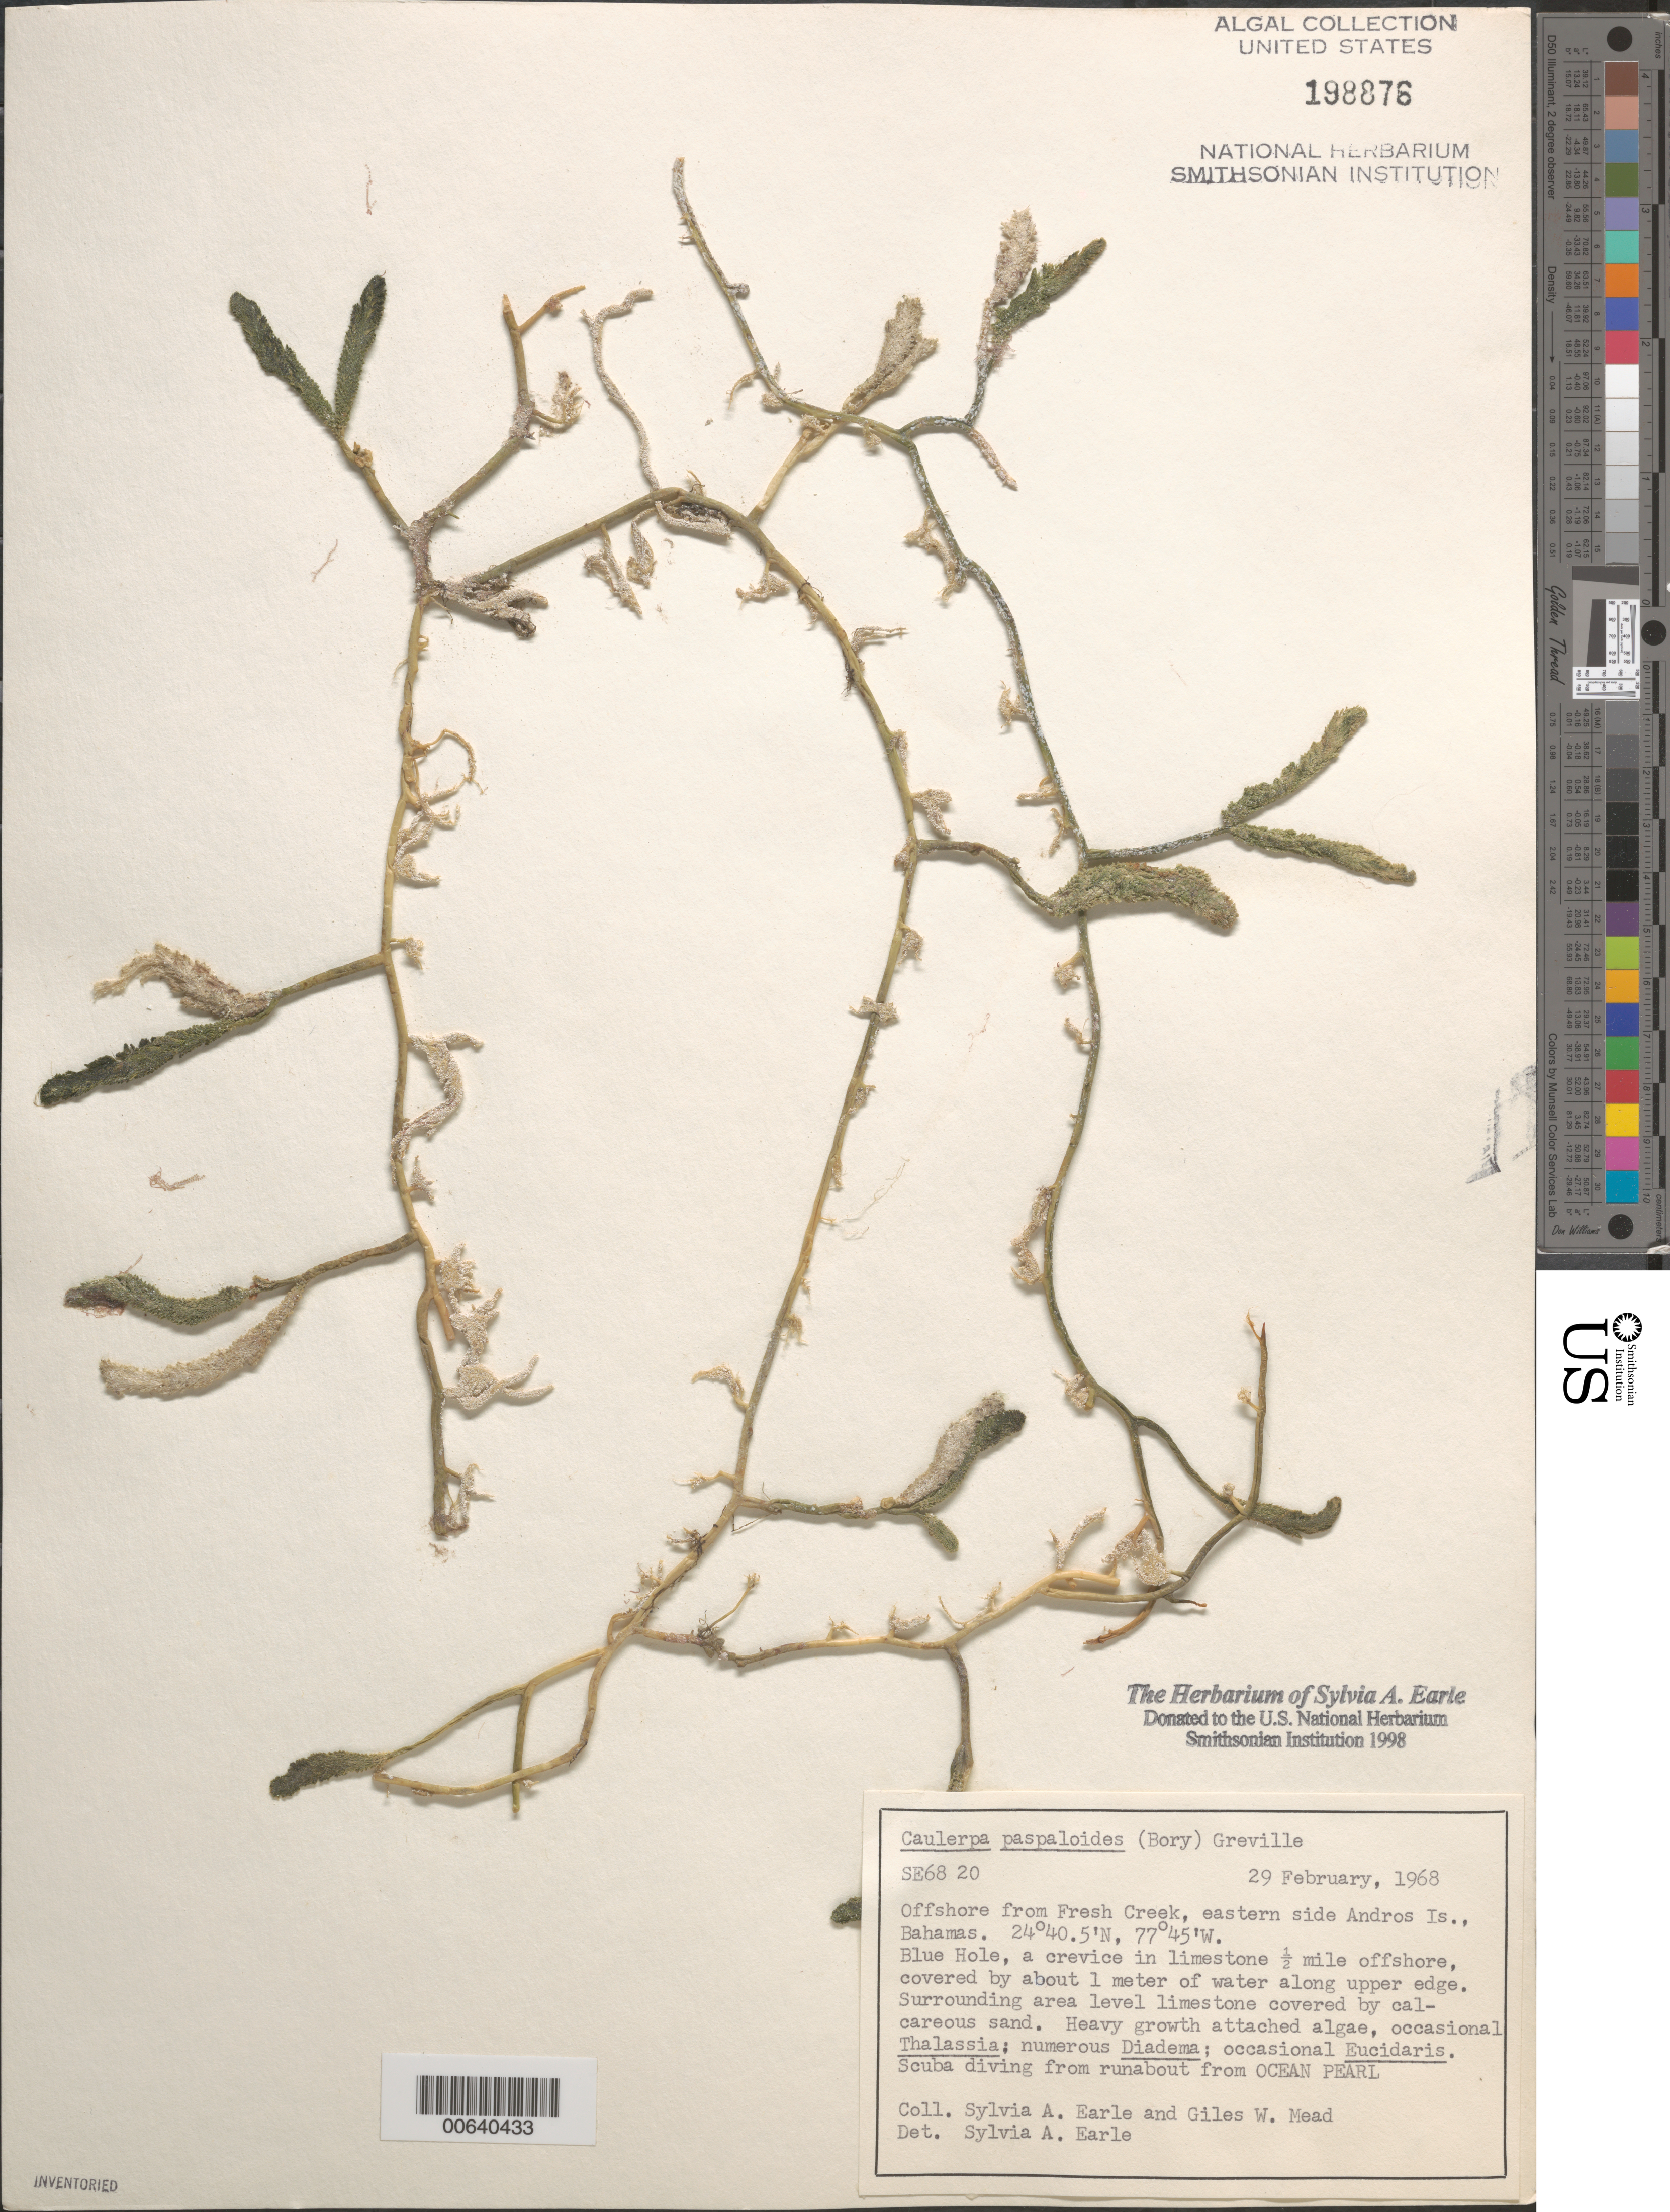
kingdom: Plantae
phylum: Chlorophyta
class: Ulvophyceae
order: Bryopsidales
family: Caulerpaceae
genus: Caulerpa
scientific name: Caulerpa paspaloides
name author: (Bory) Grev.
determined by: Earle, S. A.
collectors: S. A. Earle & G. W. Mead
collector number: SE 6820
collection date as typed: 29 Feb 1968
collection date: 1968-02-29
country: Bahamas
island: Andros Island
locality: Blue Hole, off Fresh Creek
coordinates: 24 40.5' N, 77 45' W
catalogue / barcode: US 198876